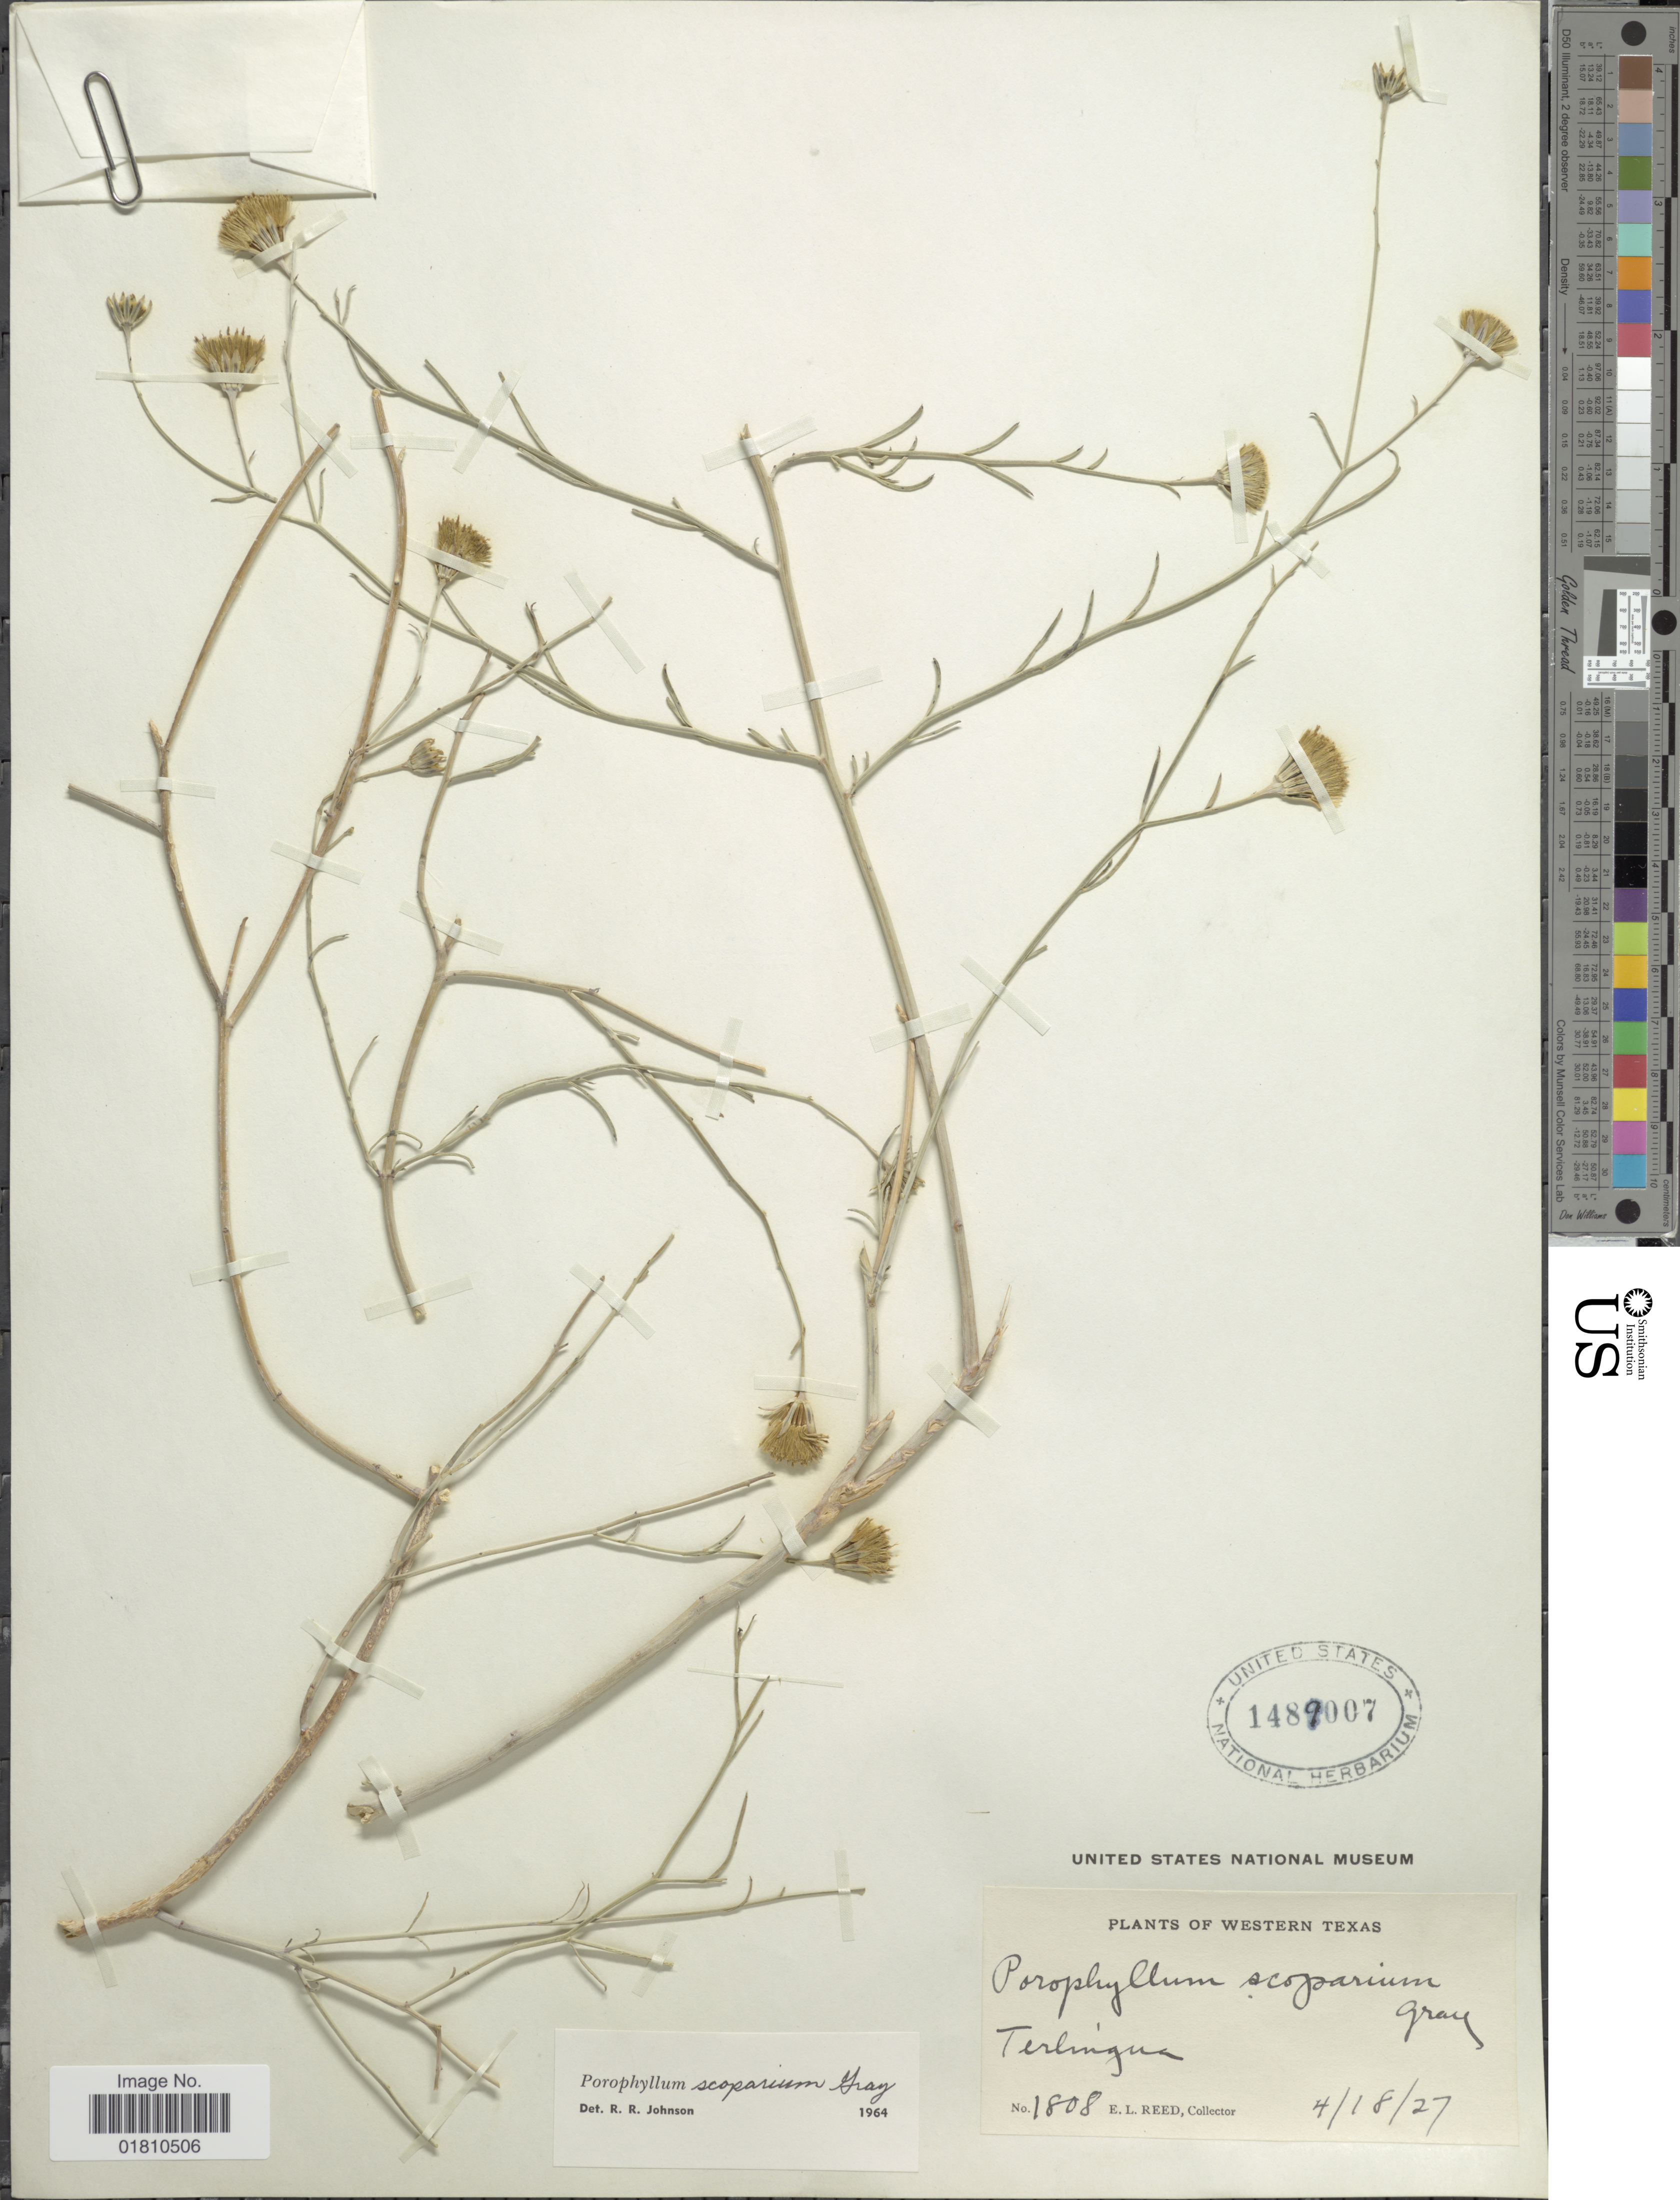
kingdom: Plantae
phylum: Tracheophyta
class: Magnoliopsida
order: Asterales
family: Asteraceae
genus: Porophyllum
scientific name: Porophyllum scoparium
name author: A. Gray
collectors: E. Reed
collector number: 1808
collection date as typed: Transcribed d/m/y: 18/4/27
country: United States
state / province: Texas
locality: Western Texas, Terlingua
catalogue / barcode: US 1489007